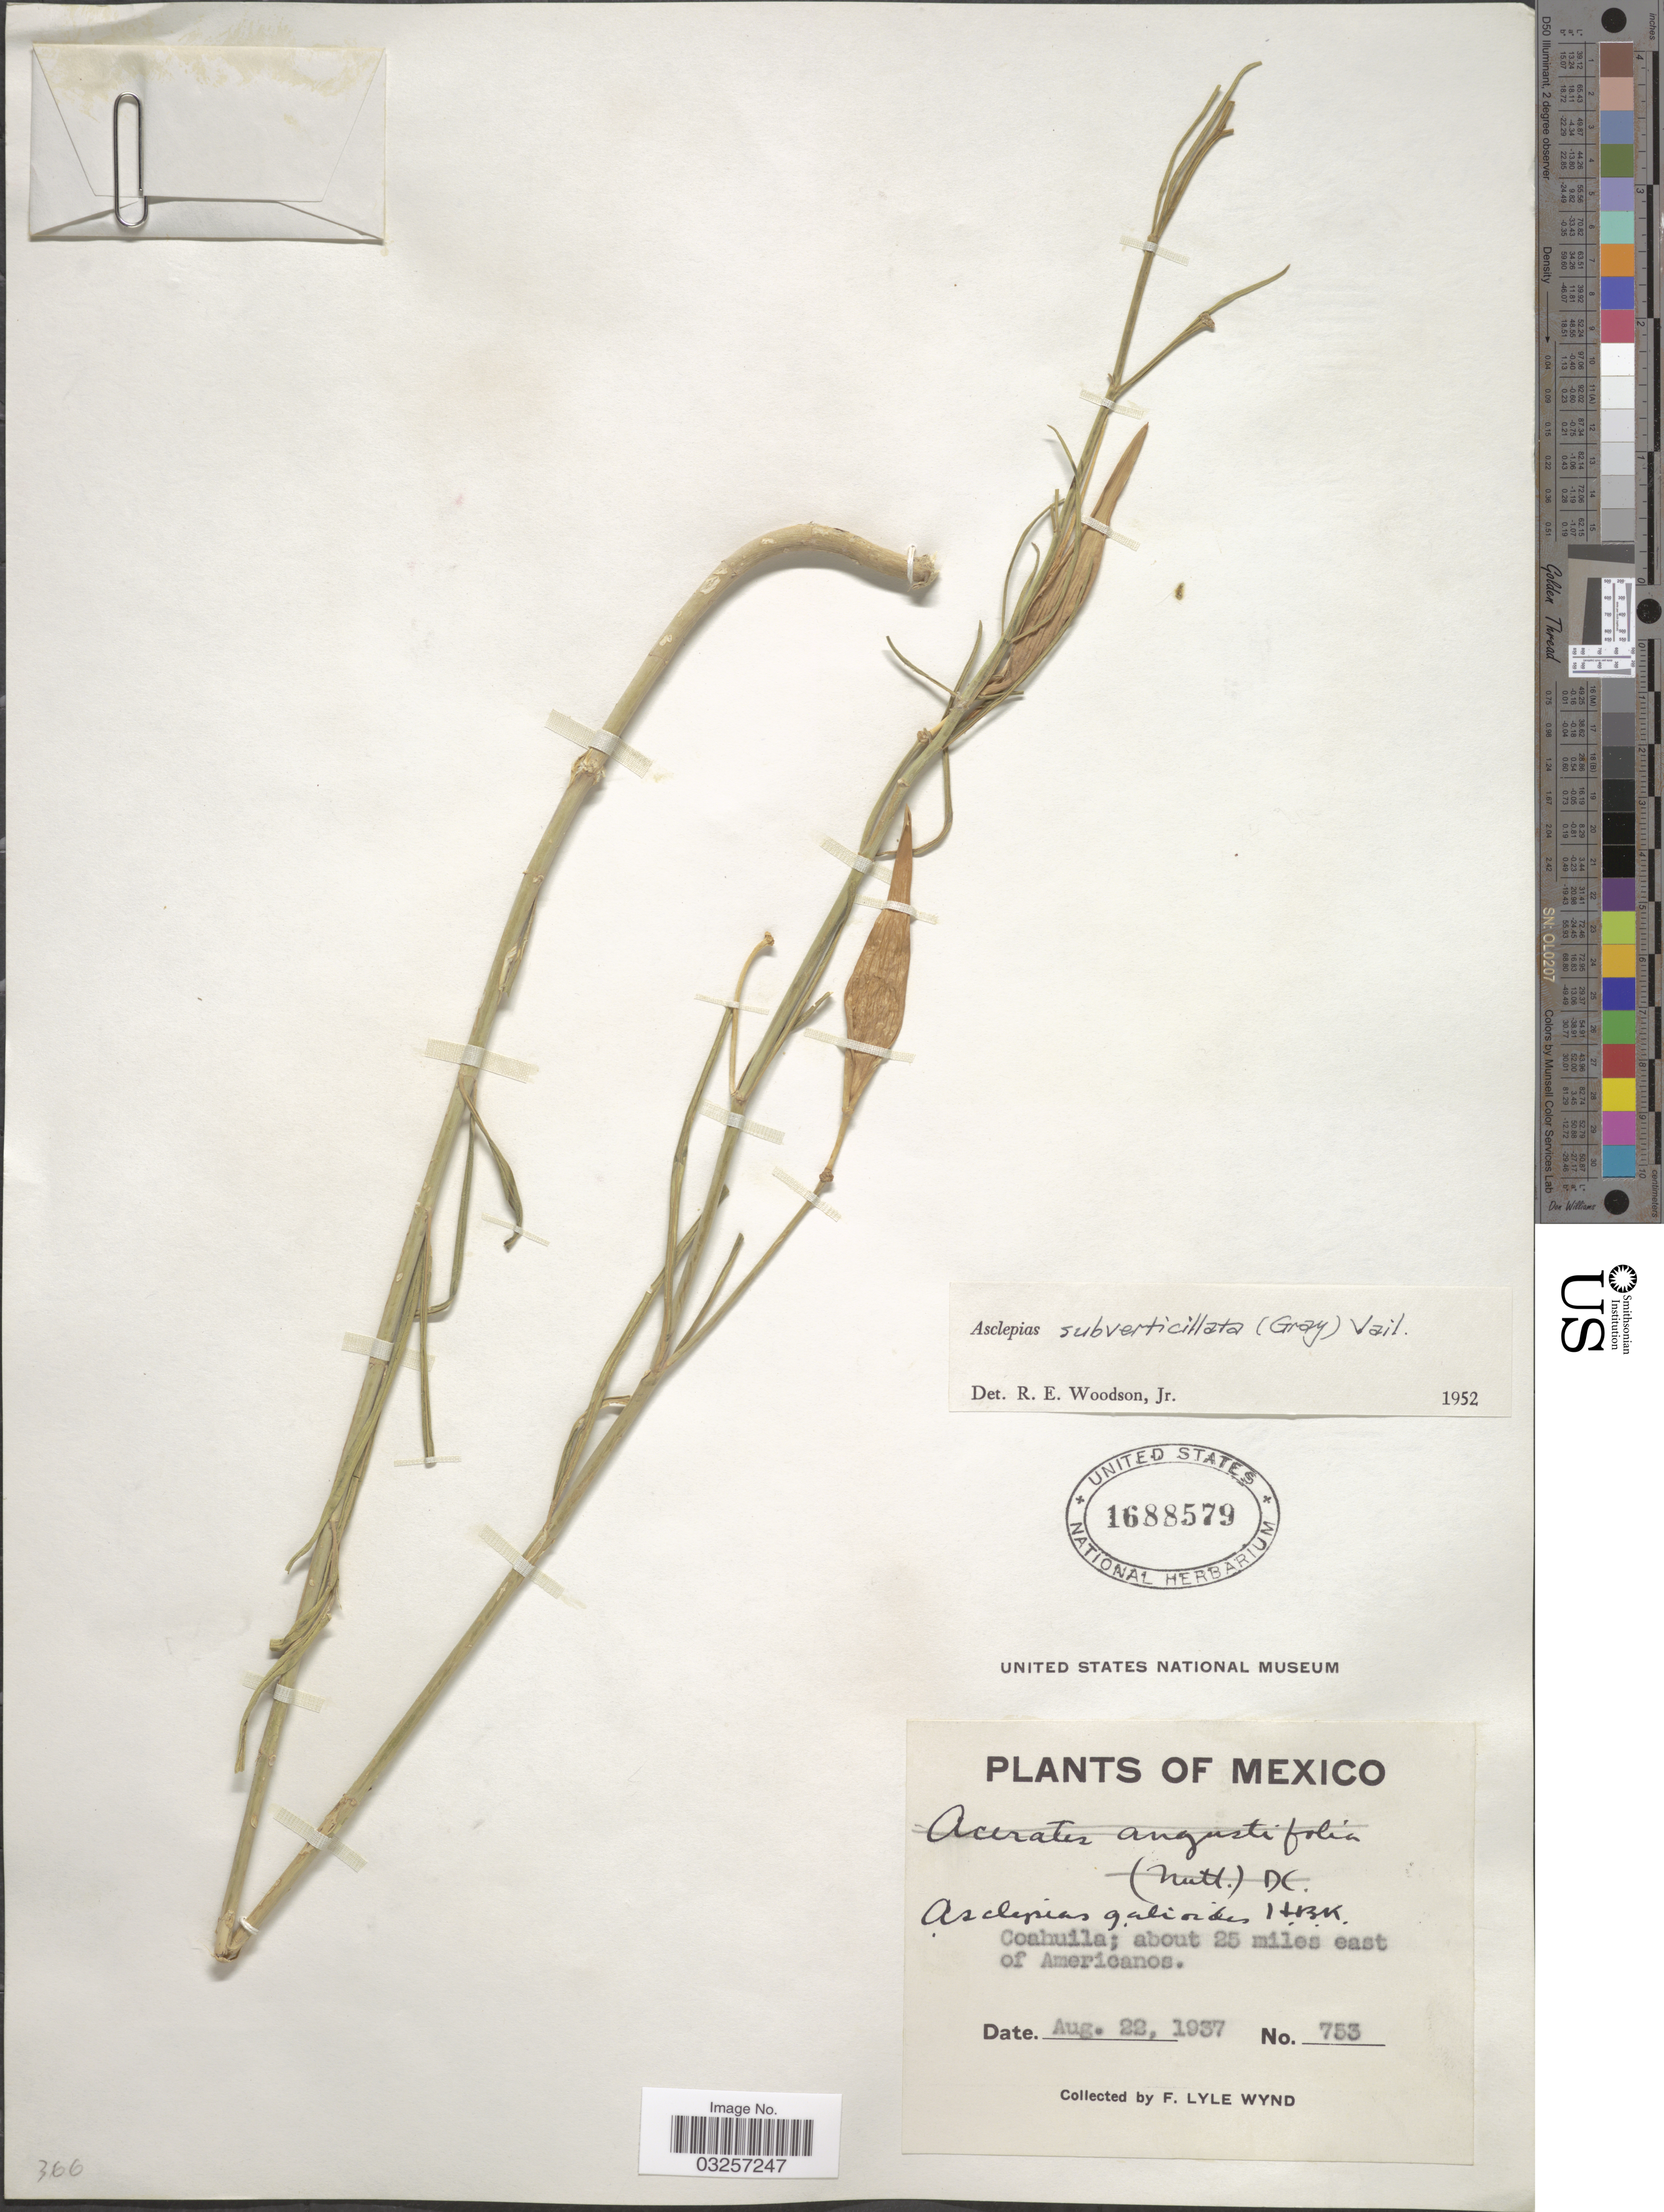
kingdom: Plantae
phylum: Tracheophyta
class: Magnoliopsida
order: Gentianales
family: Apocynaceae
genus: Asclepias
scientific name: Asclepias subverticillata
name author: (A. Gray) Vail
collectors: F. L. Wynd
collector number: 753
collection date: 1937-08-22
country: Mexico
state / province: Coahuila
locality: About 25 miles east of Americanos.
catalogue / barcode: US 1688579